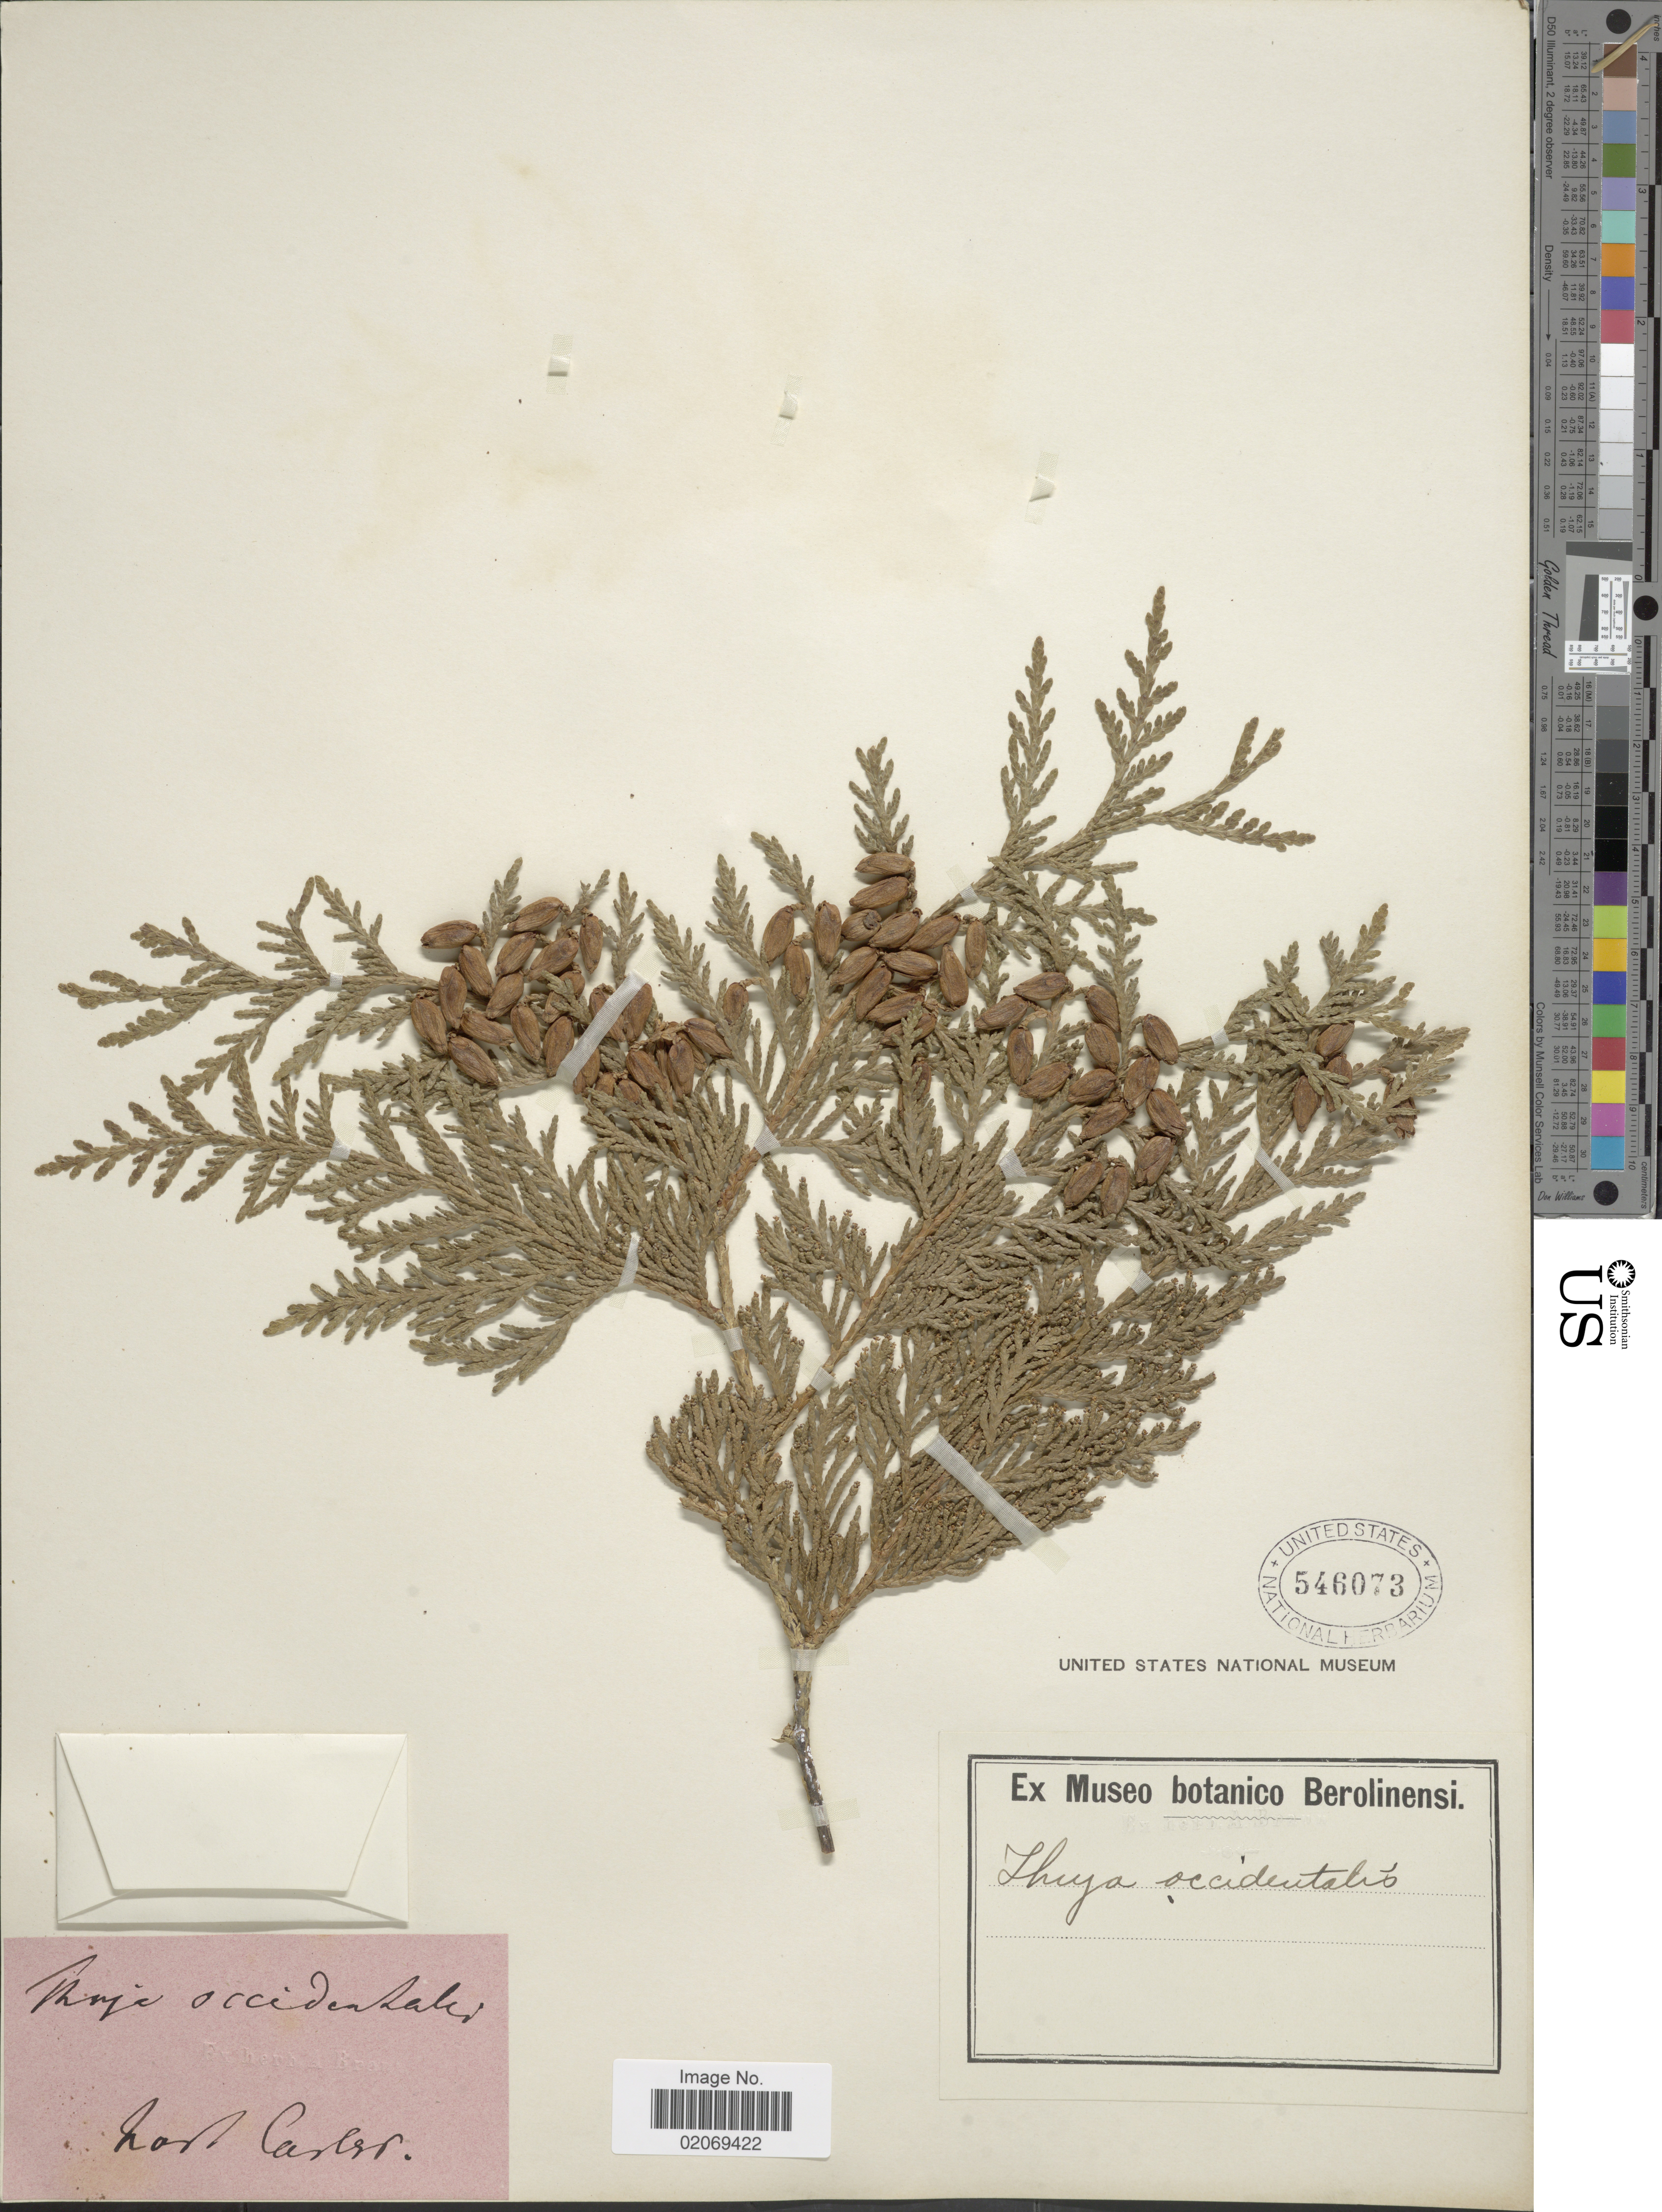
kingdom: Plantae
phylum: Tracheophyta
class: Pinopsida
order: Pinales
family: Cupressaceae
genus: Thuja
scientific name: Thuja occidentalis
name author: L.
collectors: ex Museo Botanico Berolinensi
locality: Hort Carter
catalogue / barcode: US 546073